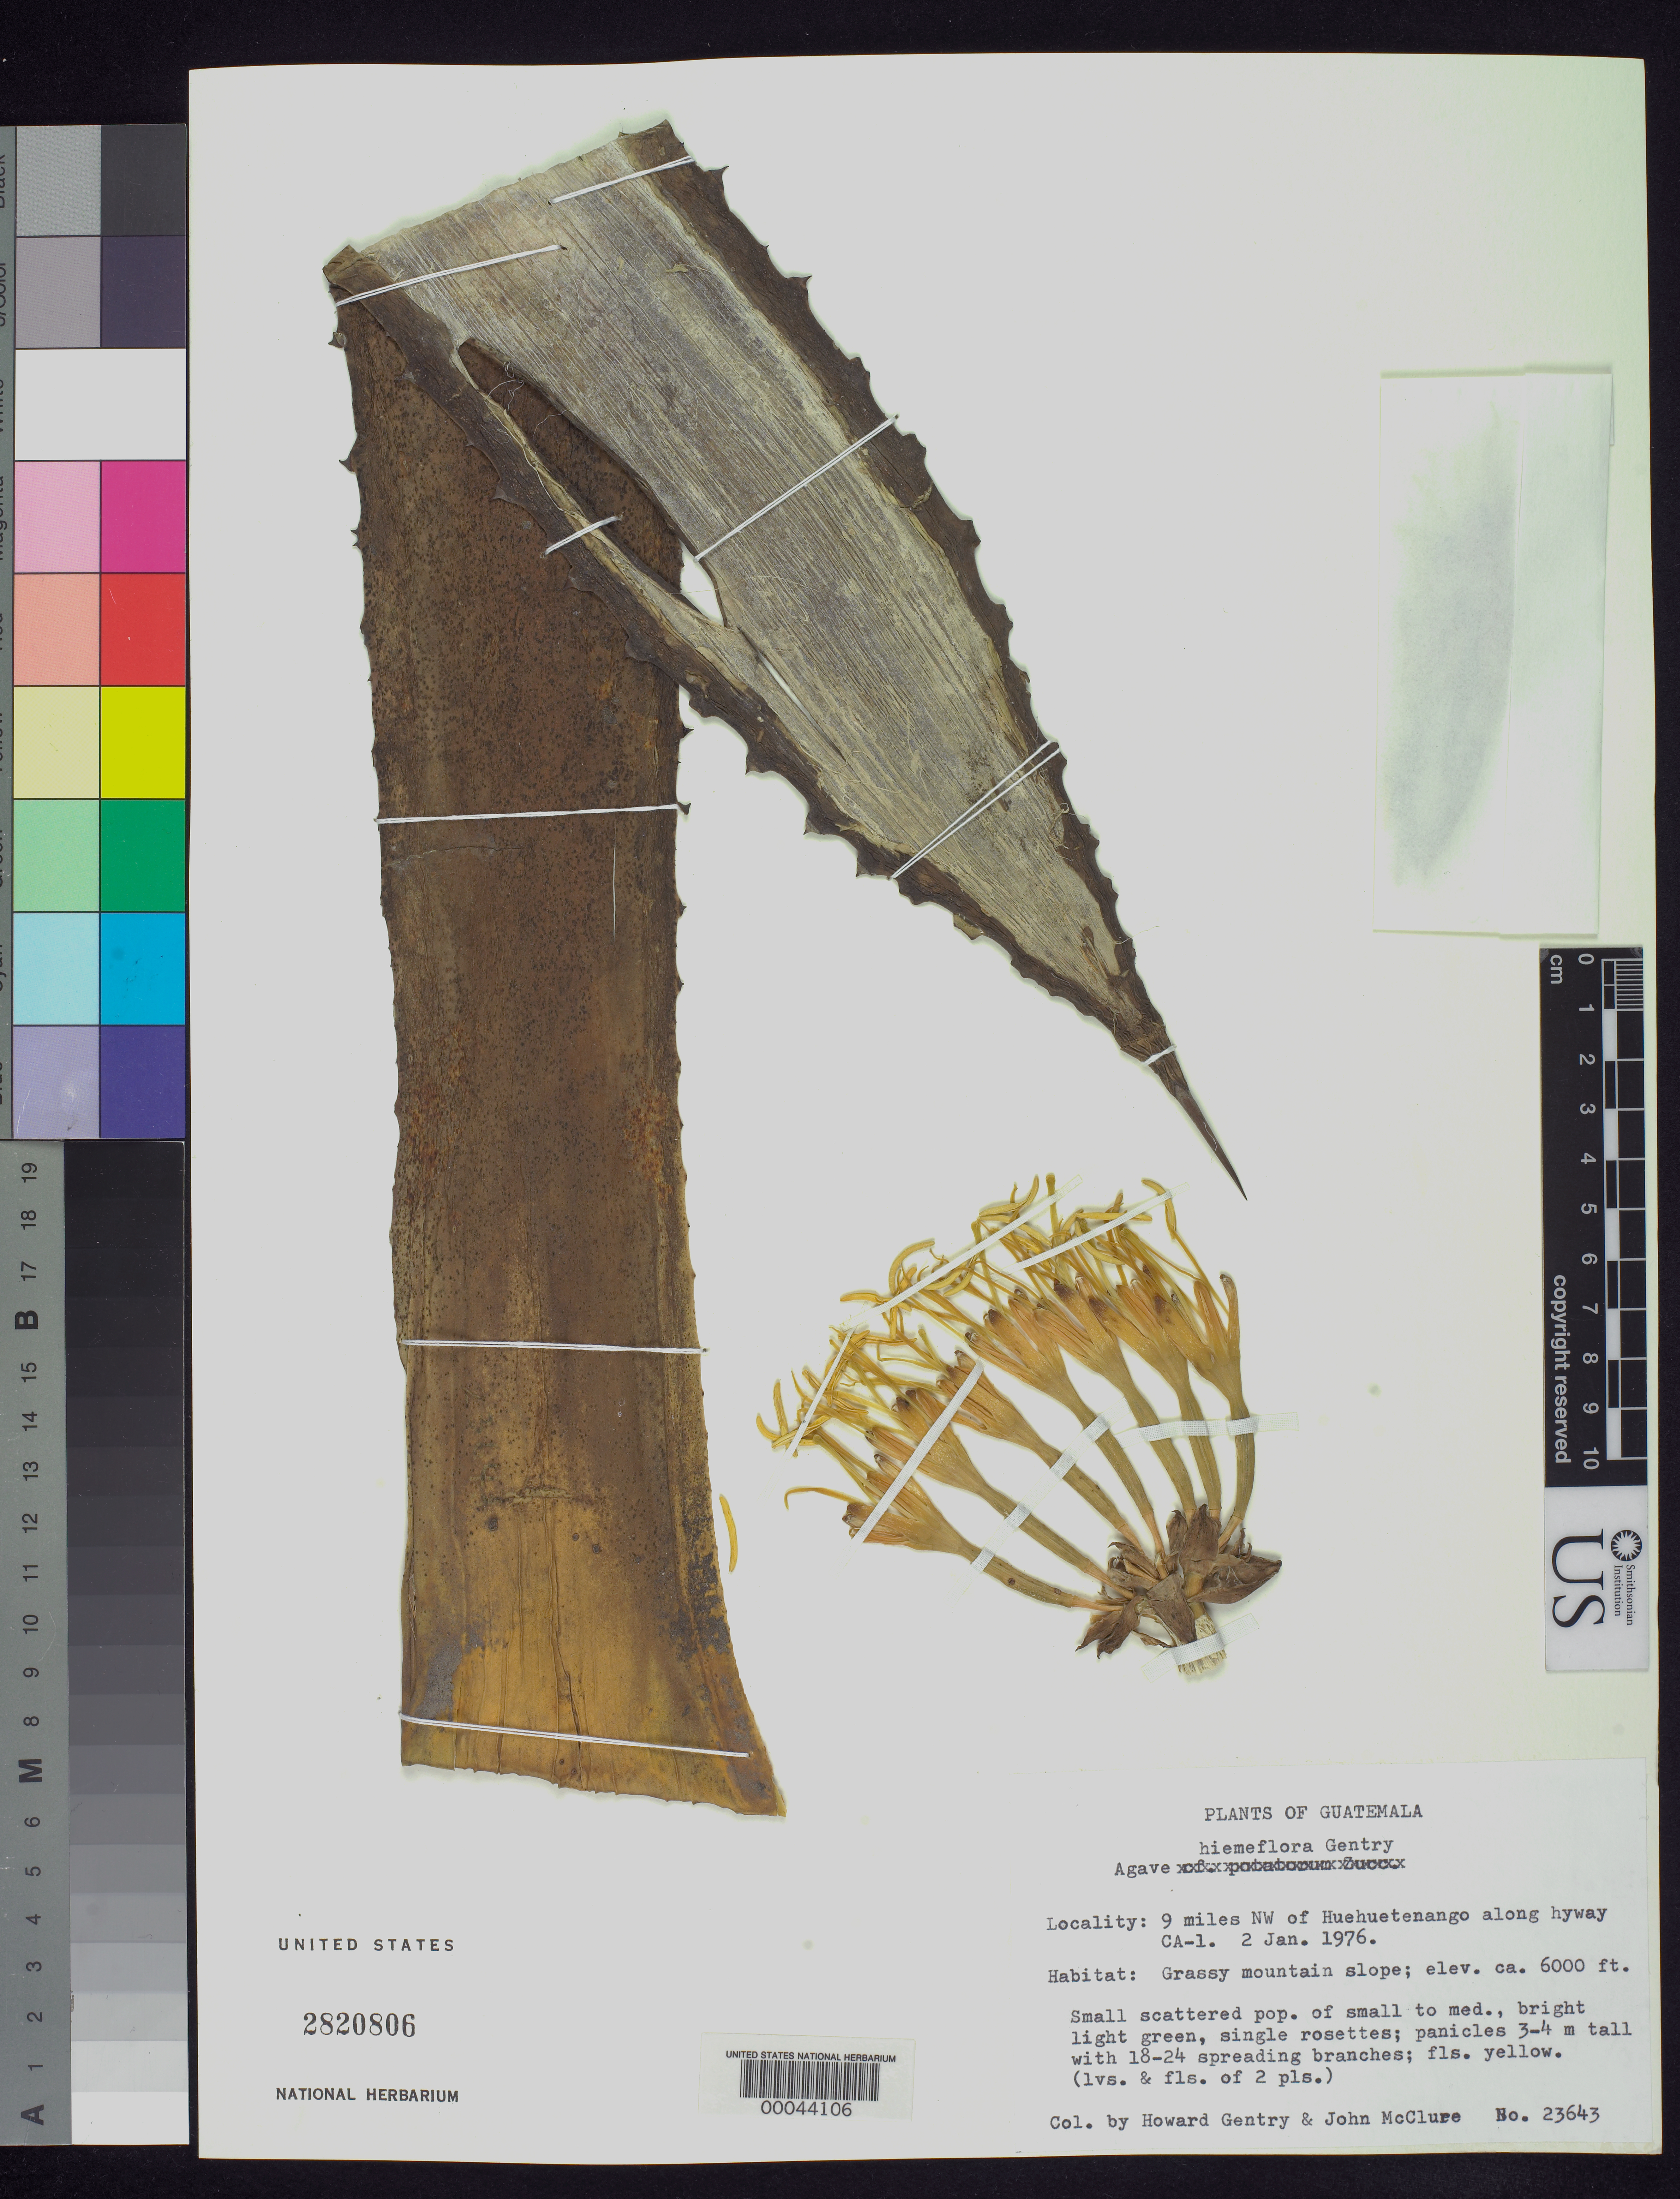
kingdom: Plantae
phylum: Tracheophyta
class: Liliopsida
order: Asparagales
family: Asparagaceae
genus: Agave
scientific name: Agave hiemeflora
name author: Gentry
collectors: H. S. Gentry & J. McClure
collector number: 23643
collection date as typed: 02 Jan 1976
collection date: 1976-01-02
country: Guatemala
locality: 9 mi NW of Huehuetenango along highway ca-1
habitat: Grassy mountain slope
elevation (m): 1829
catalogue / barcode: US 2820806